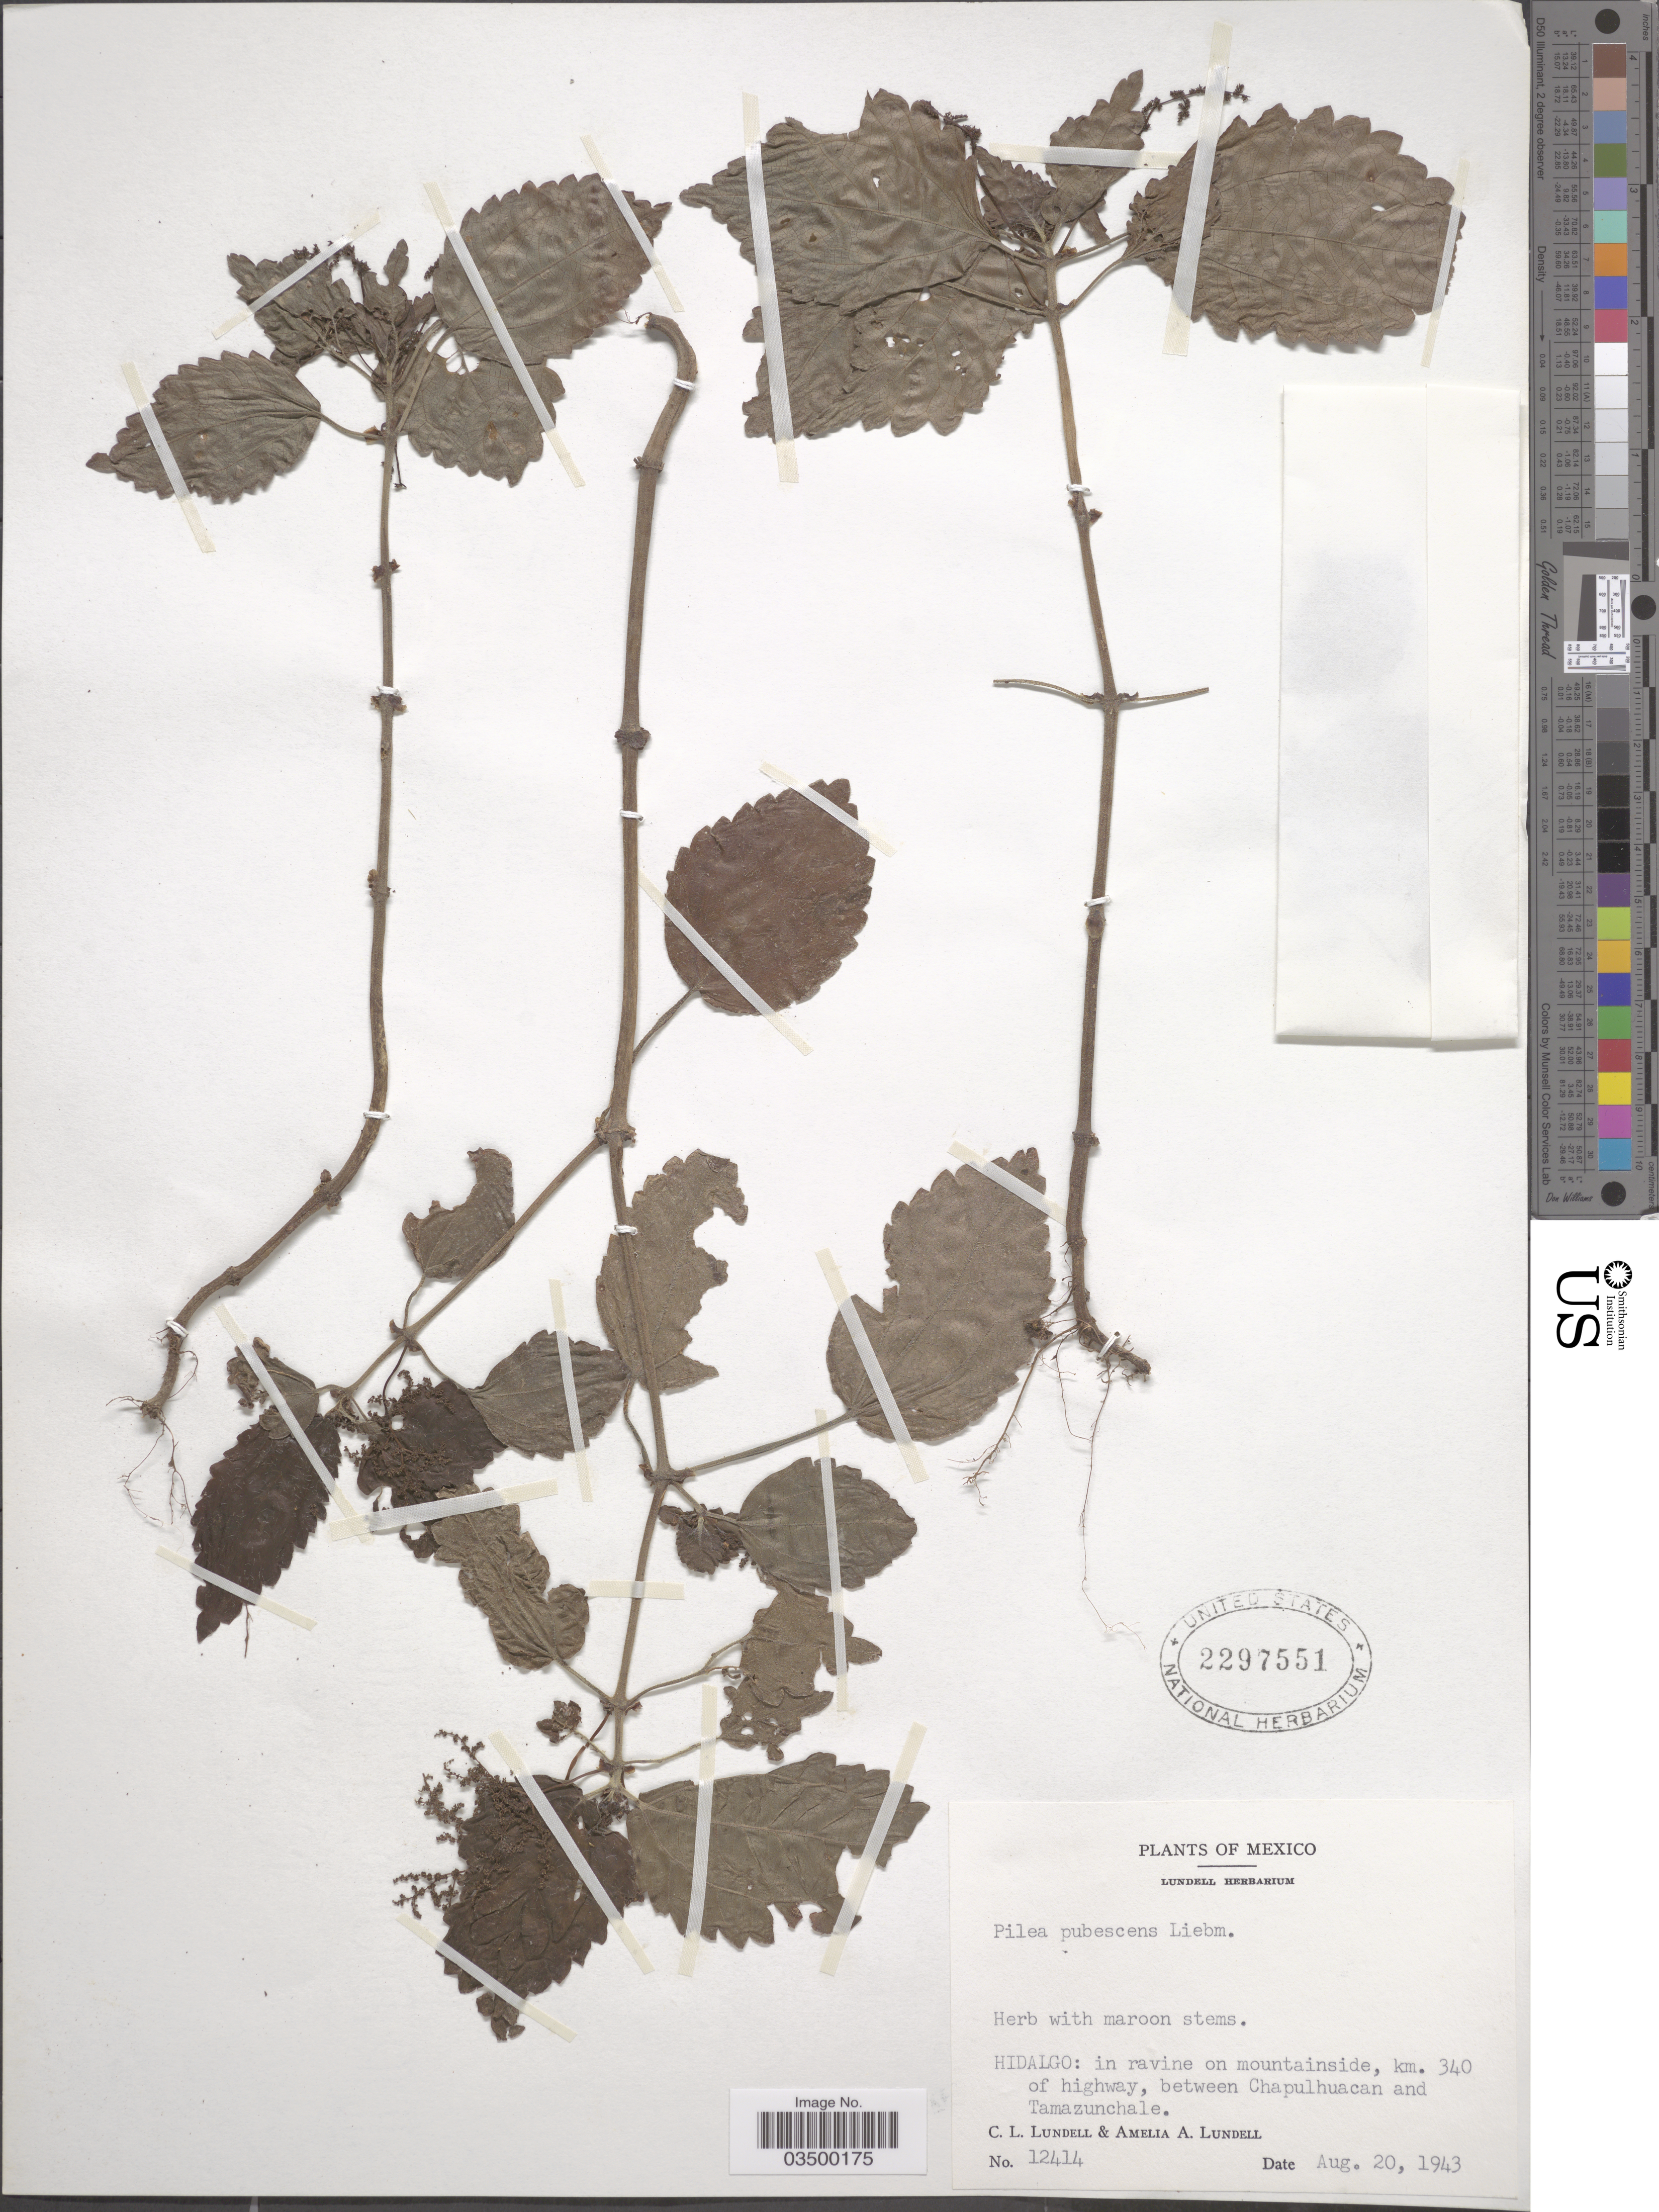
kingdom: Plantae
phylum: Tracheophyta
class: Magnoliopsida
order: Rosales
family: Urticaceae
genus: Pilea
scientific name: Pilea pubescens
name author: Liebm.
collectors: C. L. Lundell & A. A. Lundell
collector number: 12414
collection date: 1943-08-20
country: Mexico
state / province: Hidalgo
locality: In ravine on mountainside, km. 340 of highway, between Chapulhuacan and Tamazunchale.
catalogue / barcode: US 2297551